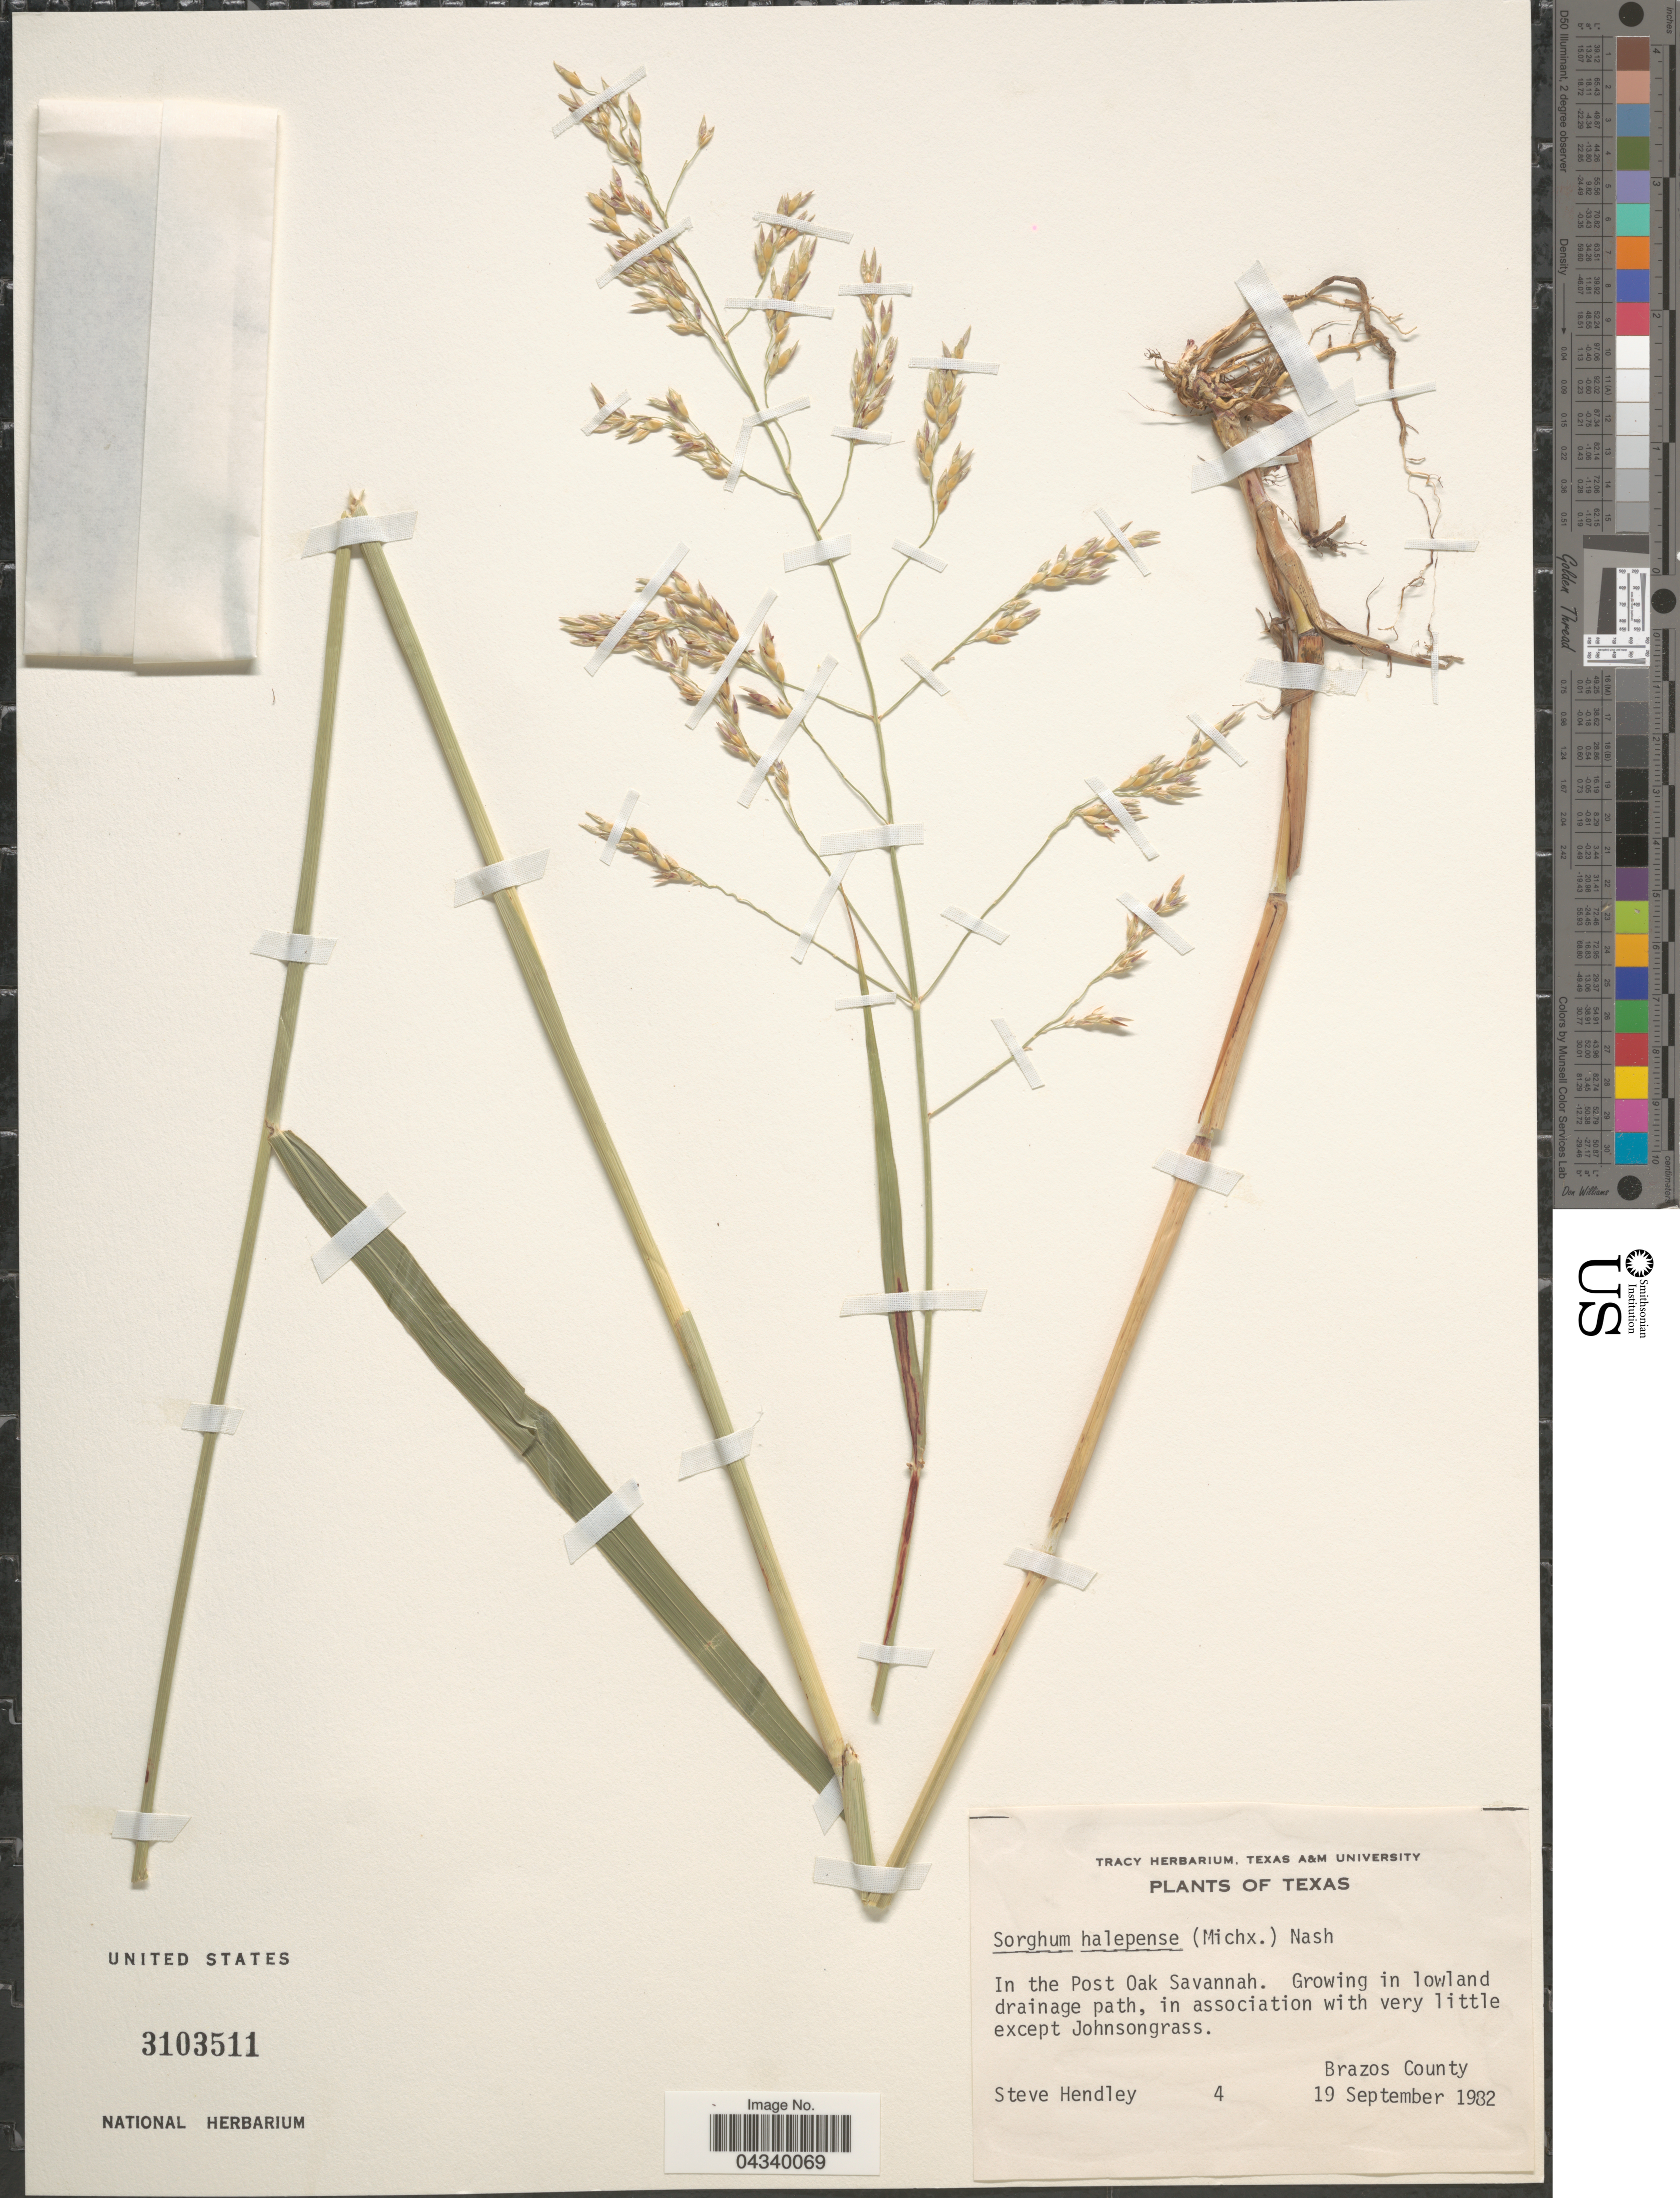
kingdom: Plantae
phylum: Tracheophyta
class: Liliopsida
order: Poales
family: Poaceae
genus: Sorghum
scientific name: Sorghum halepense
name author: (L.) Pers.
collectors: S. Hendley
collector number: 4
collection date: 1932-09-19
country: United States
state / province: Texas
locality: In the Post Oak Savannah. In lowland drainage path. Brazos County.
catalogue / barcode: US 3103511